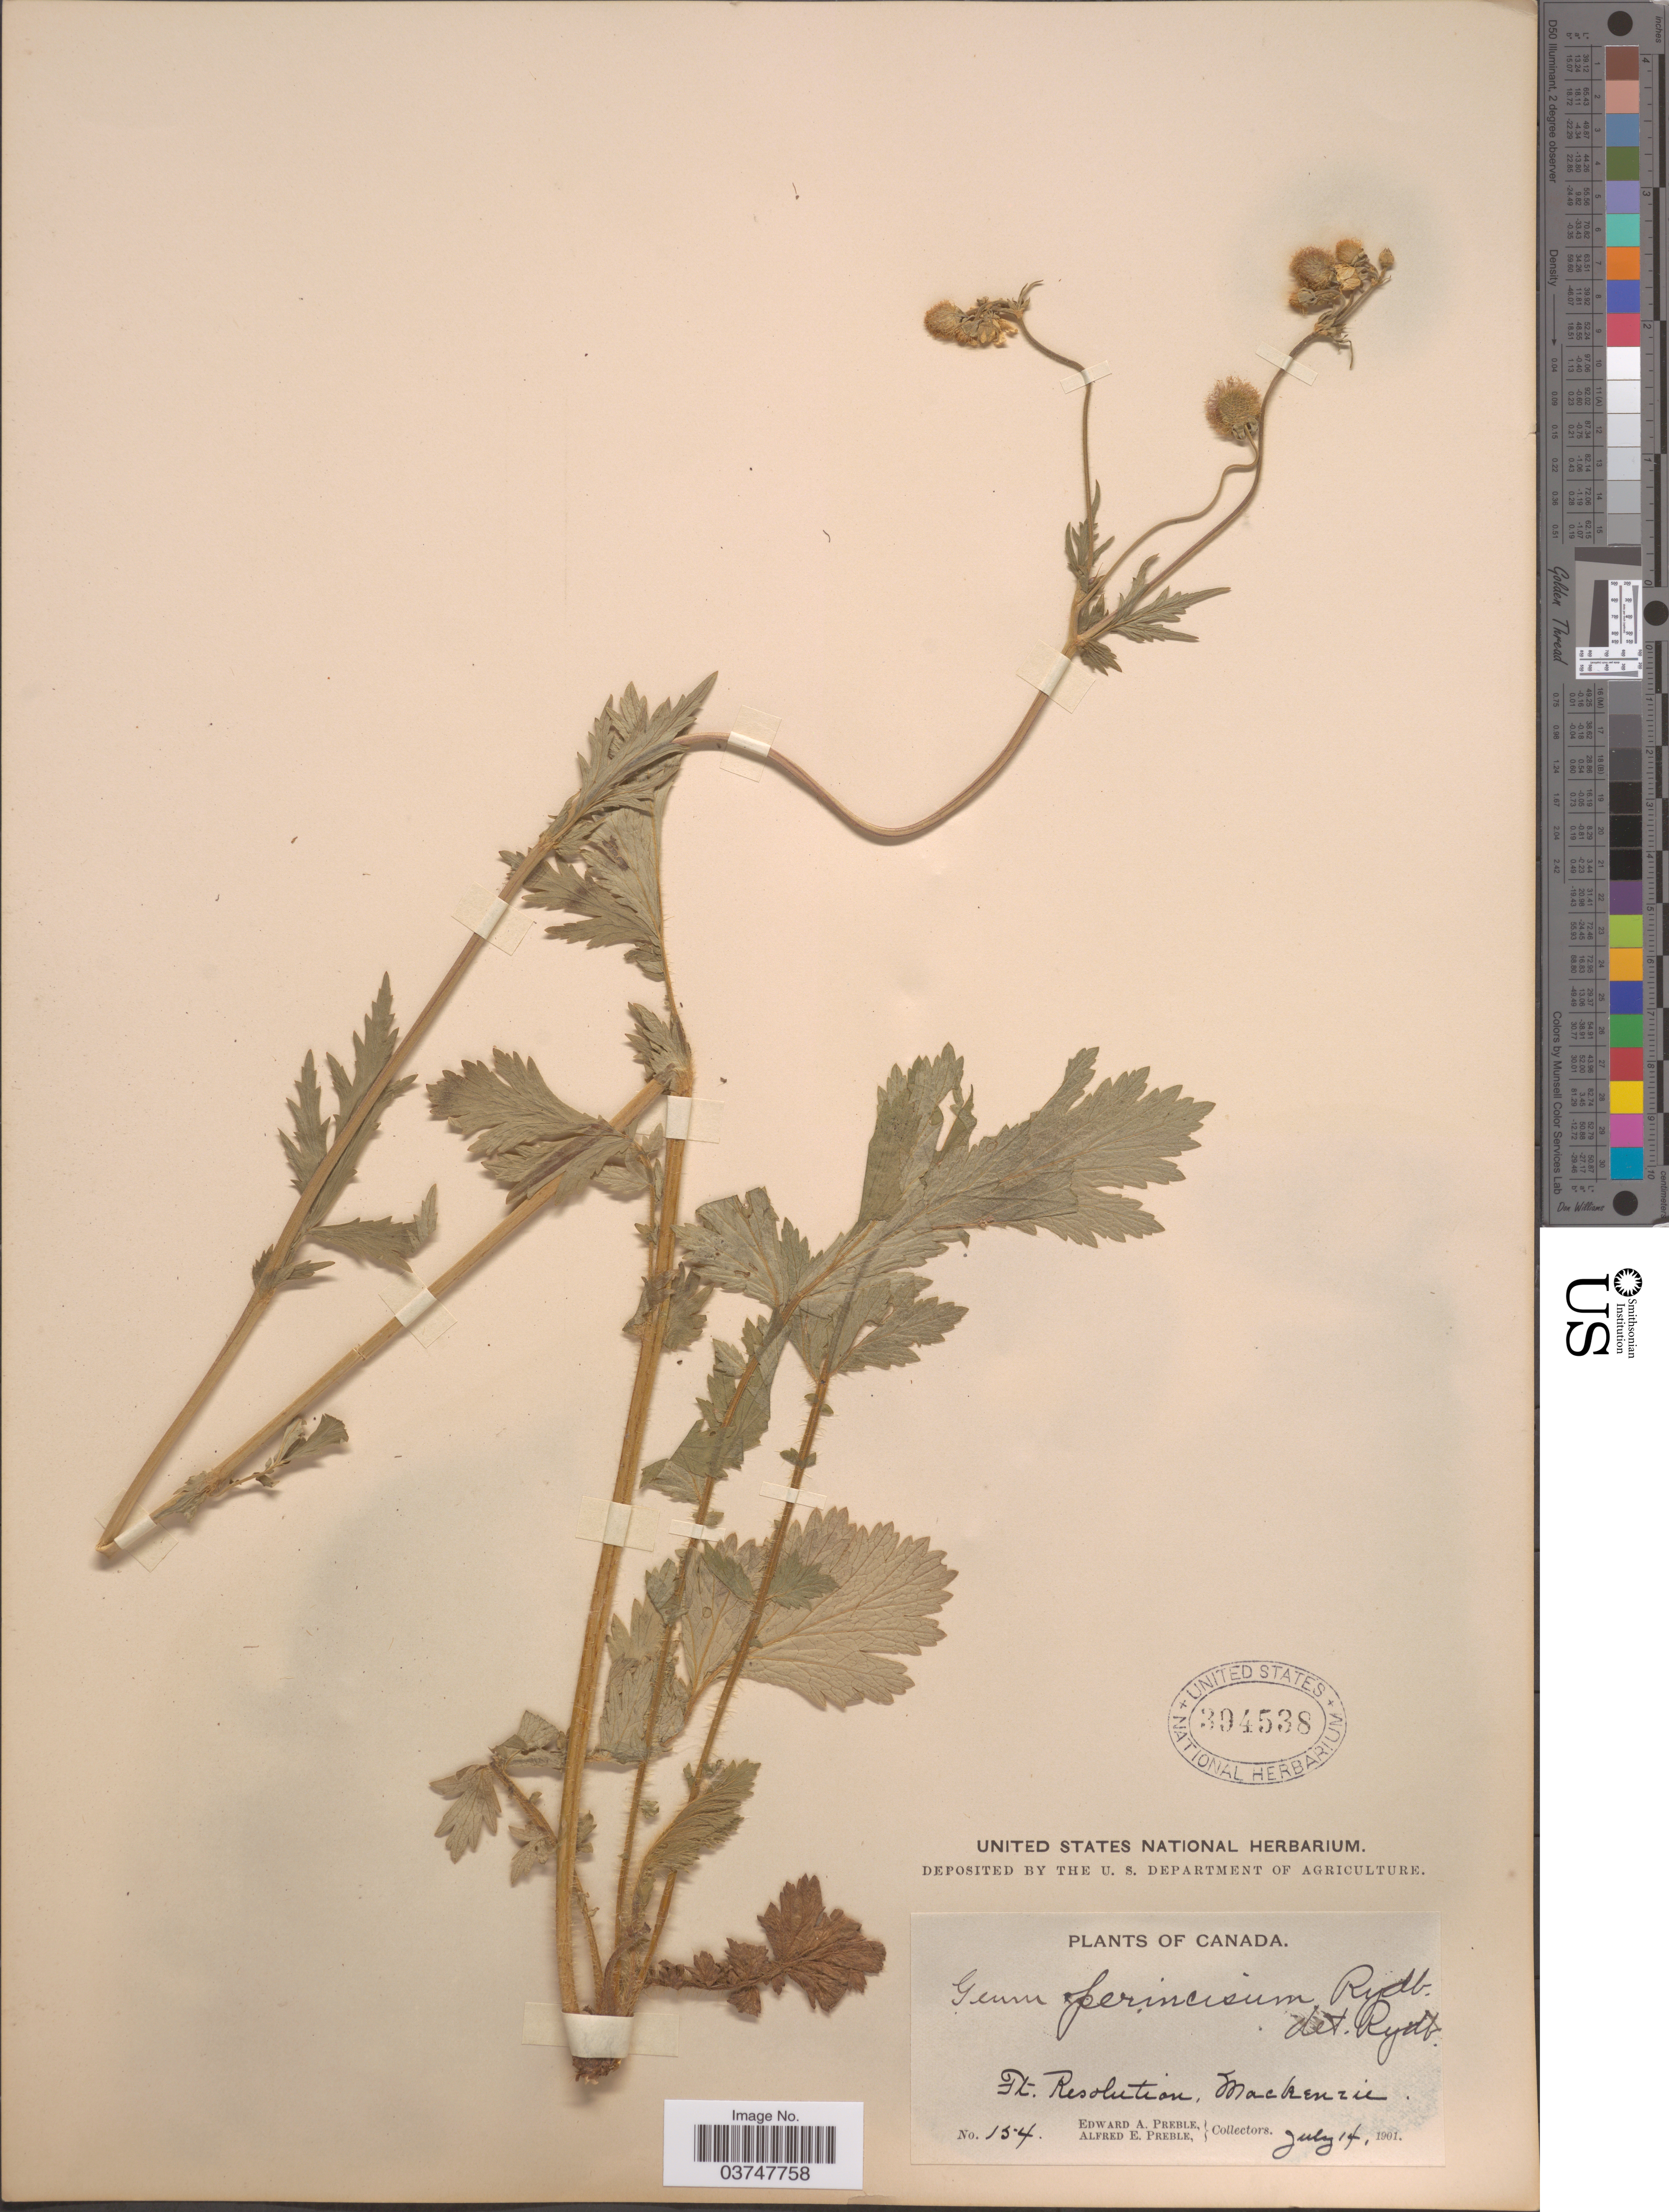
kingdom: Plantae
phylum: Tracheophyta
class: Magnoliopsida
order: Rosales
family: Rosaceae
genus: Geum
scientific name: Geum macrophyllum var. perincisum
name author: (Rydb.) Raup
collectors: E. Preble & A. Preble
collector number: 154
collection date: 1901-07-14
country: Canada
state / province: Northwest Territories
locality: Ft. Resolution, Mackenzie.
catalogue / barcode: US 394538